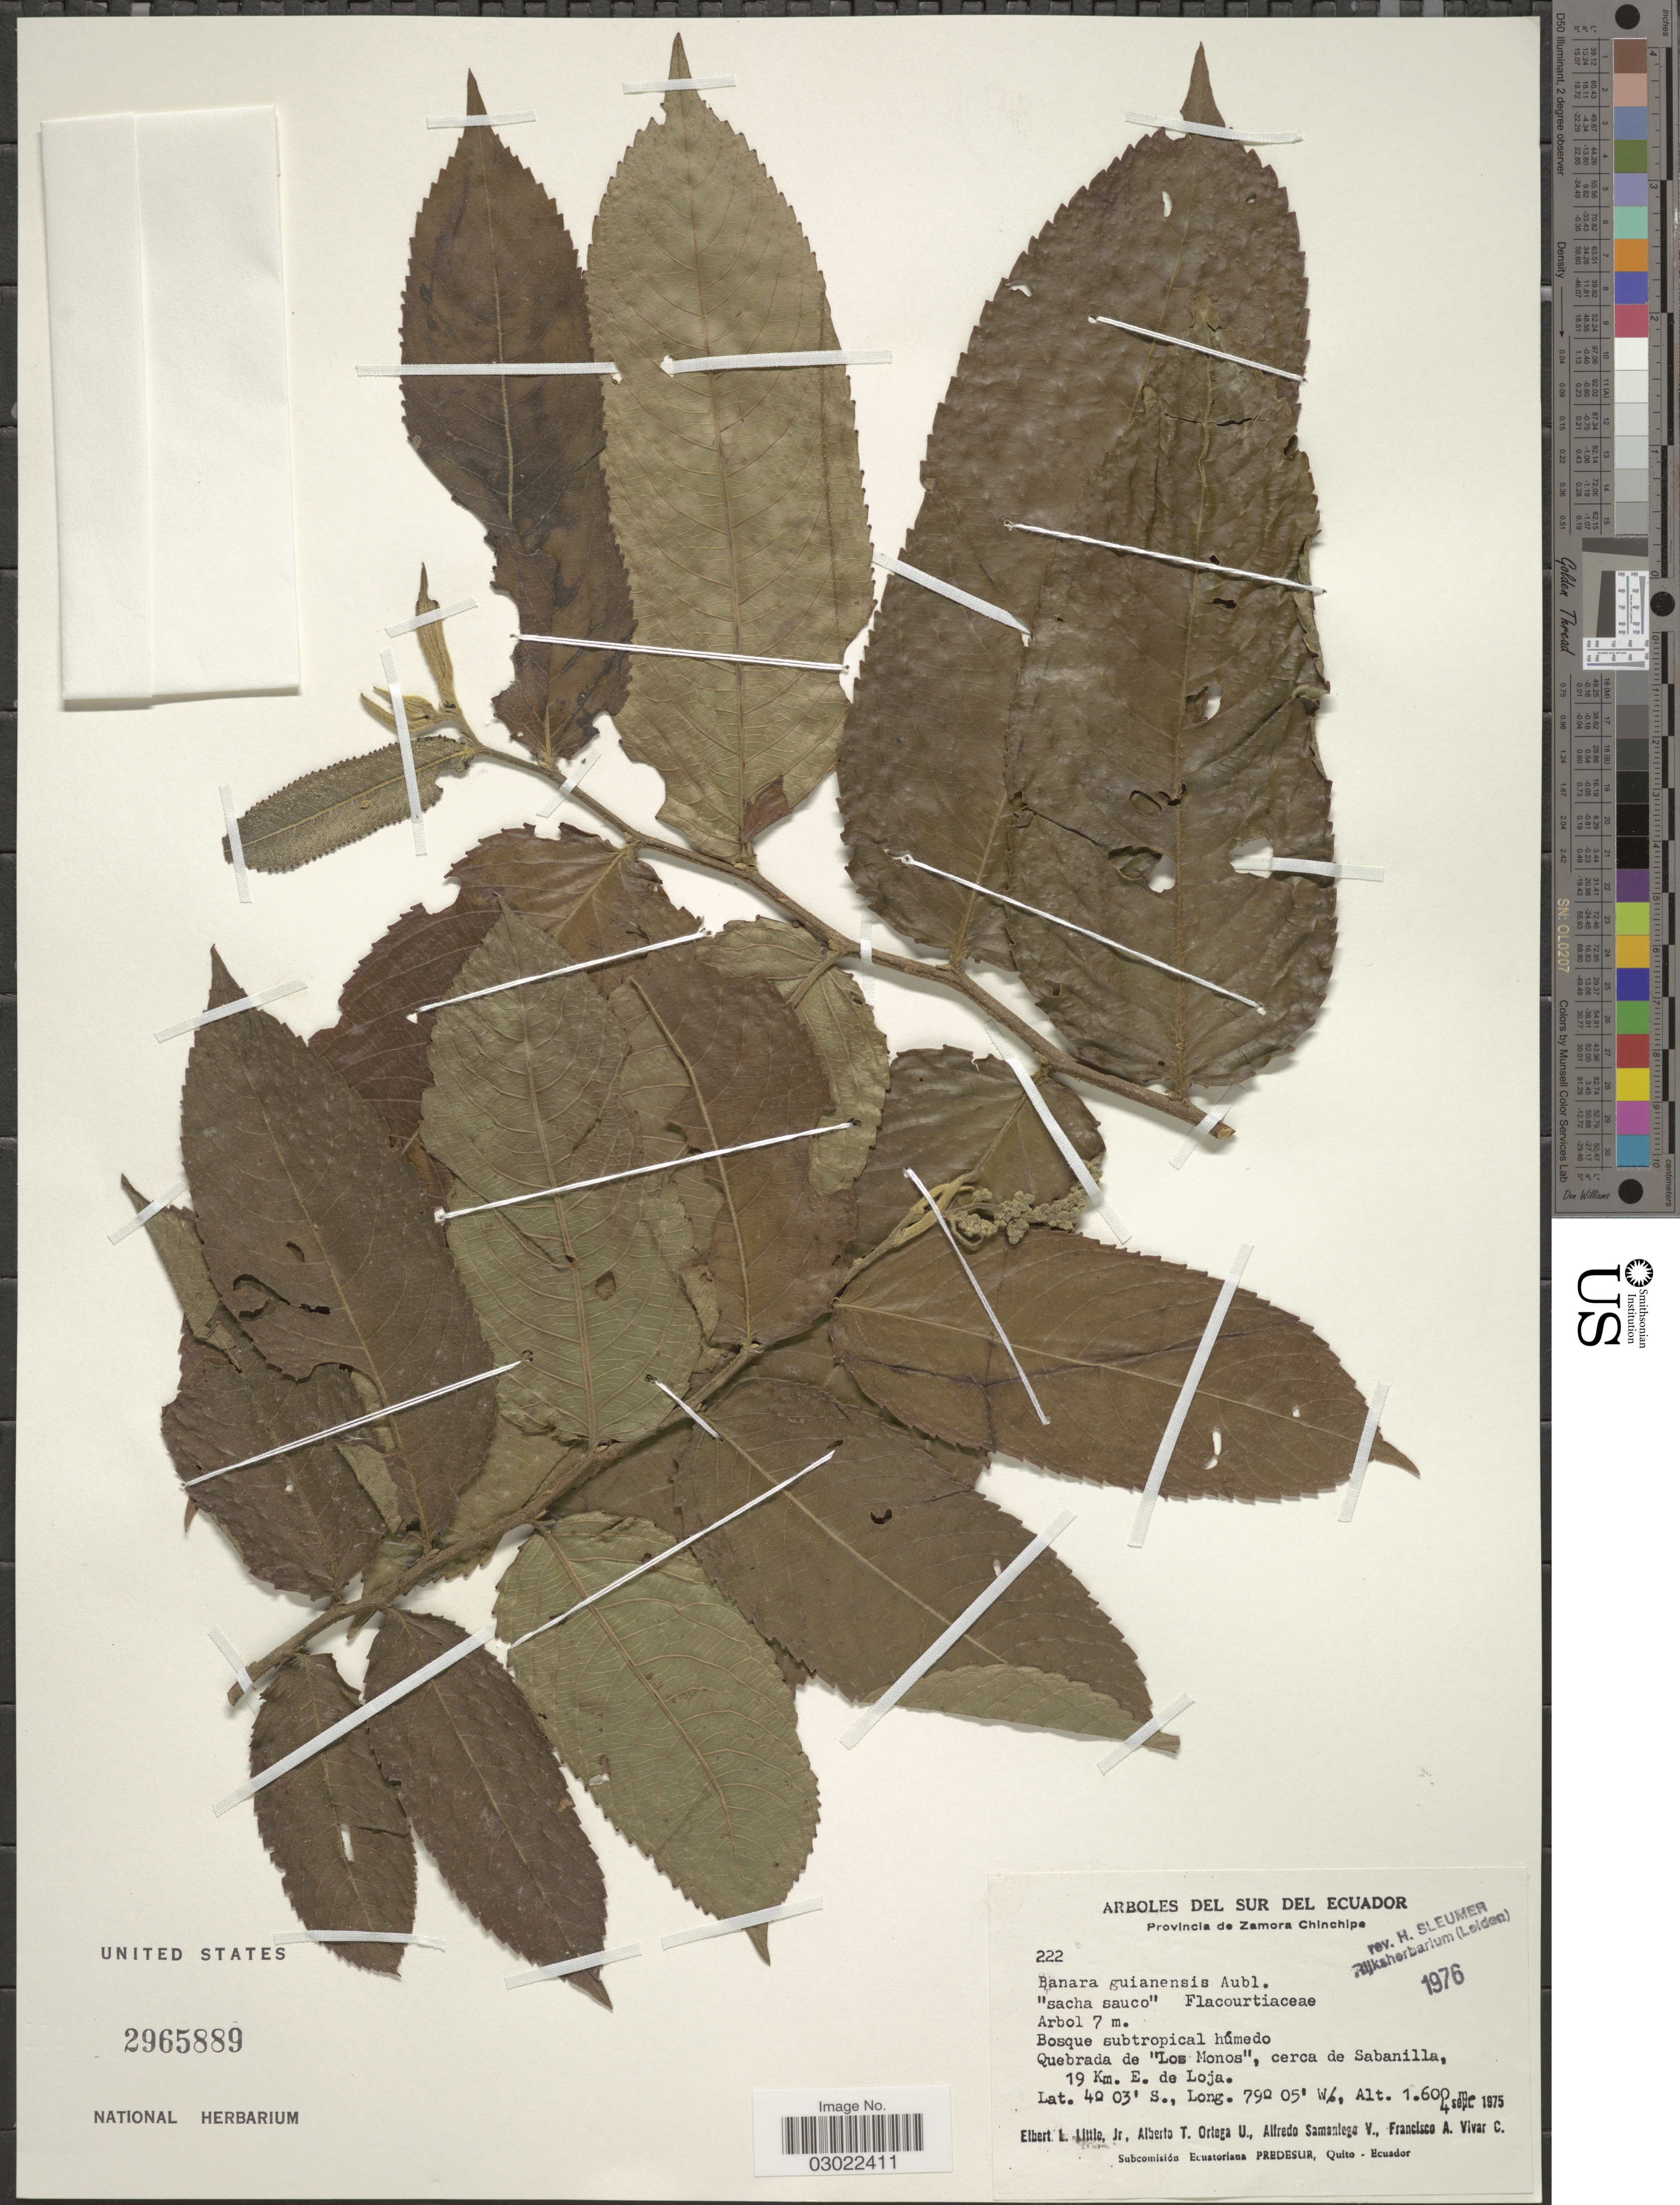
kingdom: Plantae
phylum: Tracheophyta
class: Magnoliopsida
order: Malpighiales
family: Salicaceae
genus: Banara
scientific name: Banara guianensis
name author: Aubl.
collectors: E. L. Little, A. T. Ortega U., A. V. Samaniego & F. A. Vivar C.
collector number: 222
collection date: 1975-09-04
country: Ecuador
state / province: Zamora-Chinchipe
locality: Provincia de Zamora Chinchipe. Quebrada de "Los Monos", cerca de Sabanilla, 19 Km. E. de Loja.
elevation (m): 1600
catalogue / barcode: US 2965889